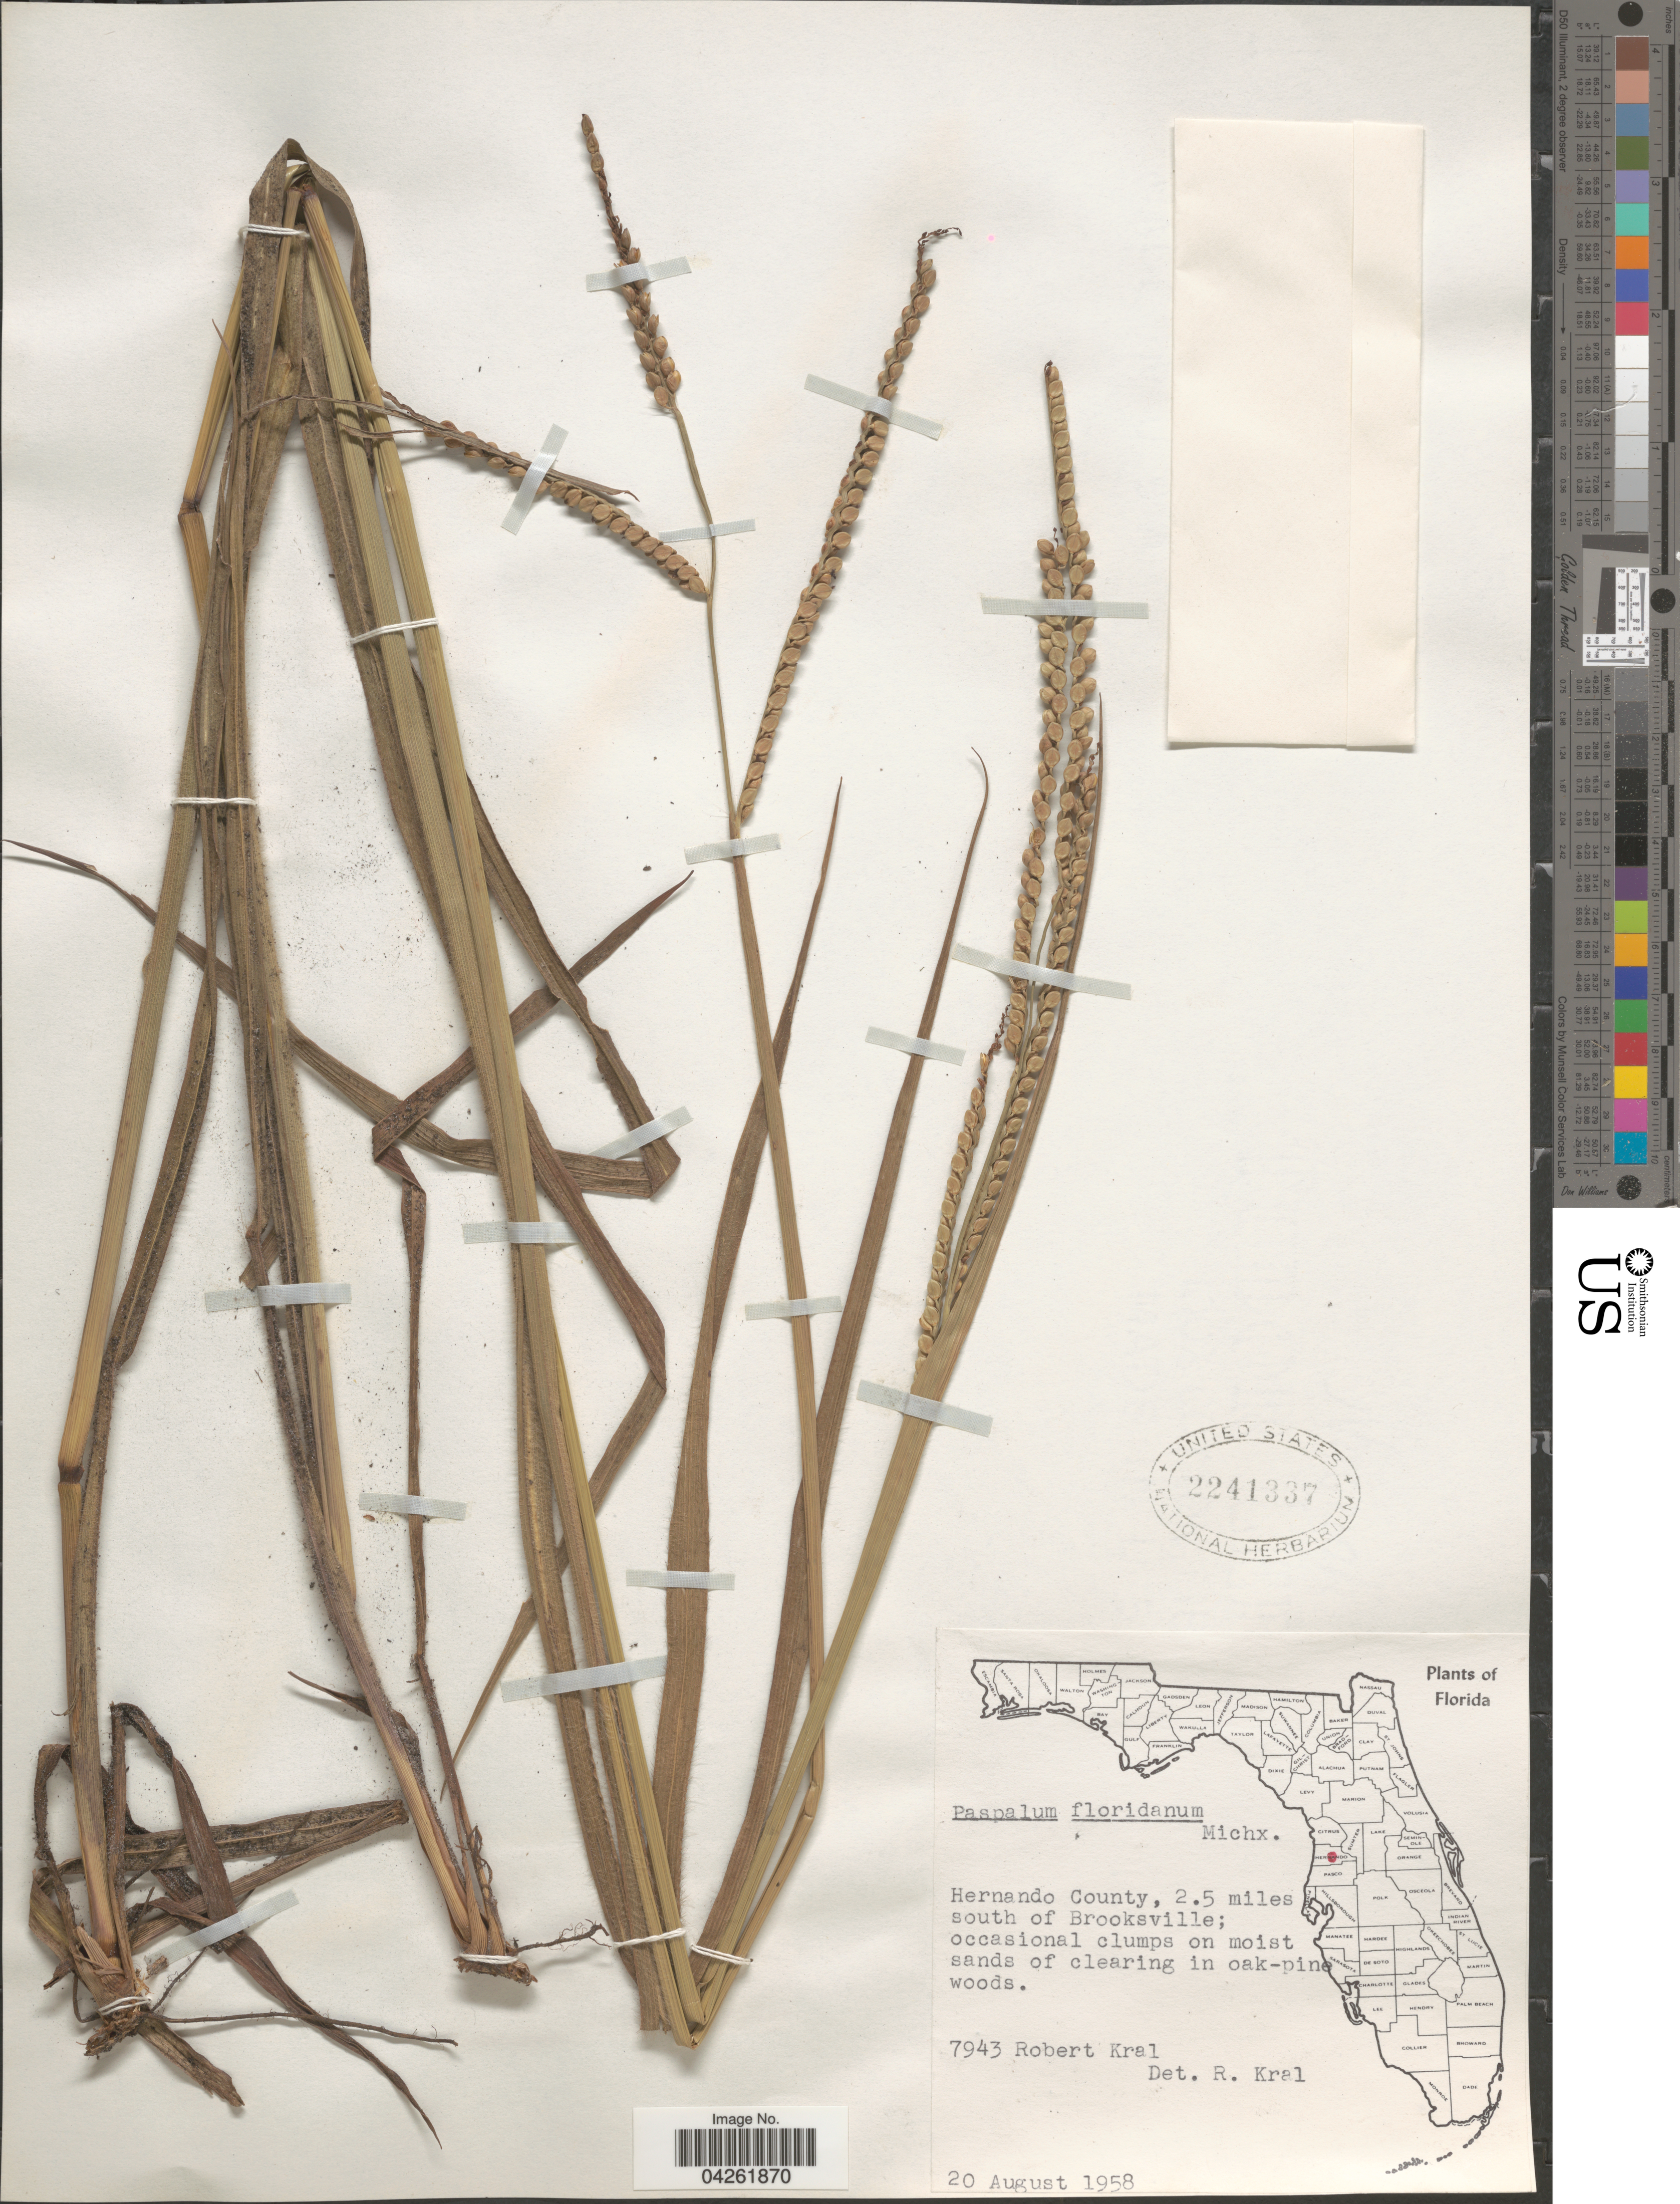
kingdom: Plantae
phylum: Tracheophyta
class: Liliopsida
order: Poales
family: Poaceae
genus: Paspalum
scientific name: Paspalum floridanum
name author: Michx.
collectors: R. Kral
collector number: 7943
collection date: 1958-08-20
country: United States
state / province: Florida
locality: Hernando County, 2.5 miles south of Brooksville.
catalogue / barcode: US 2241337